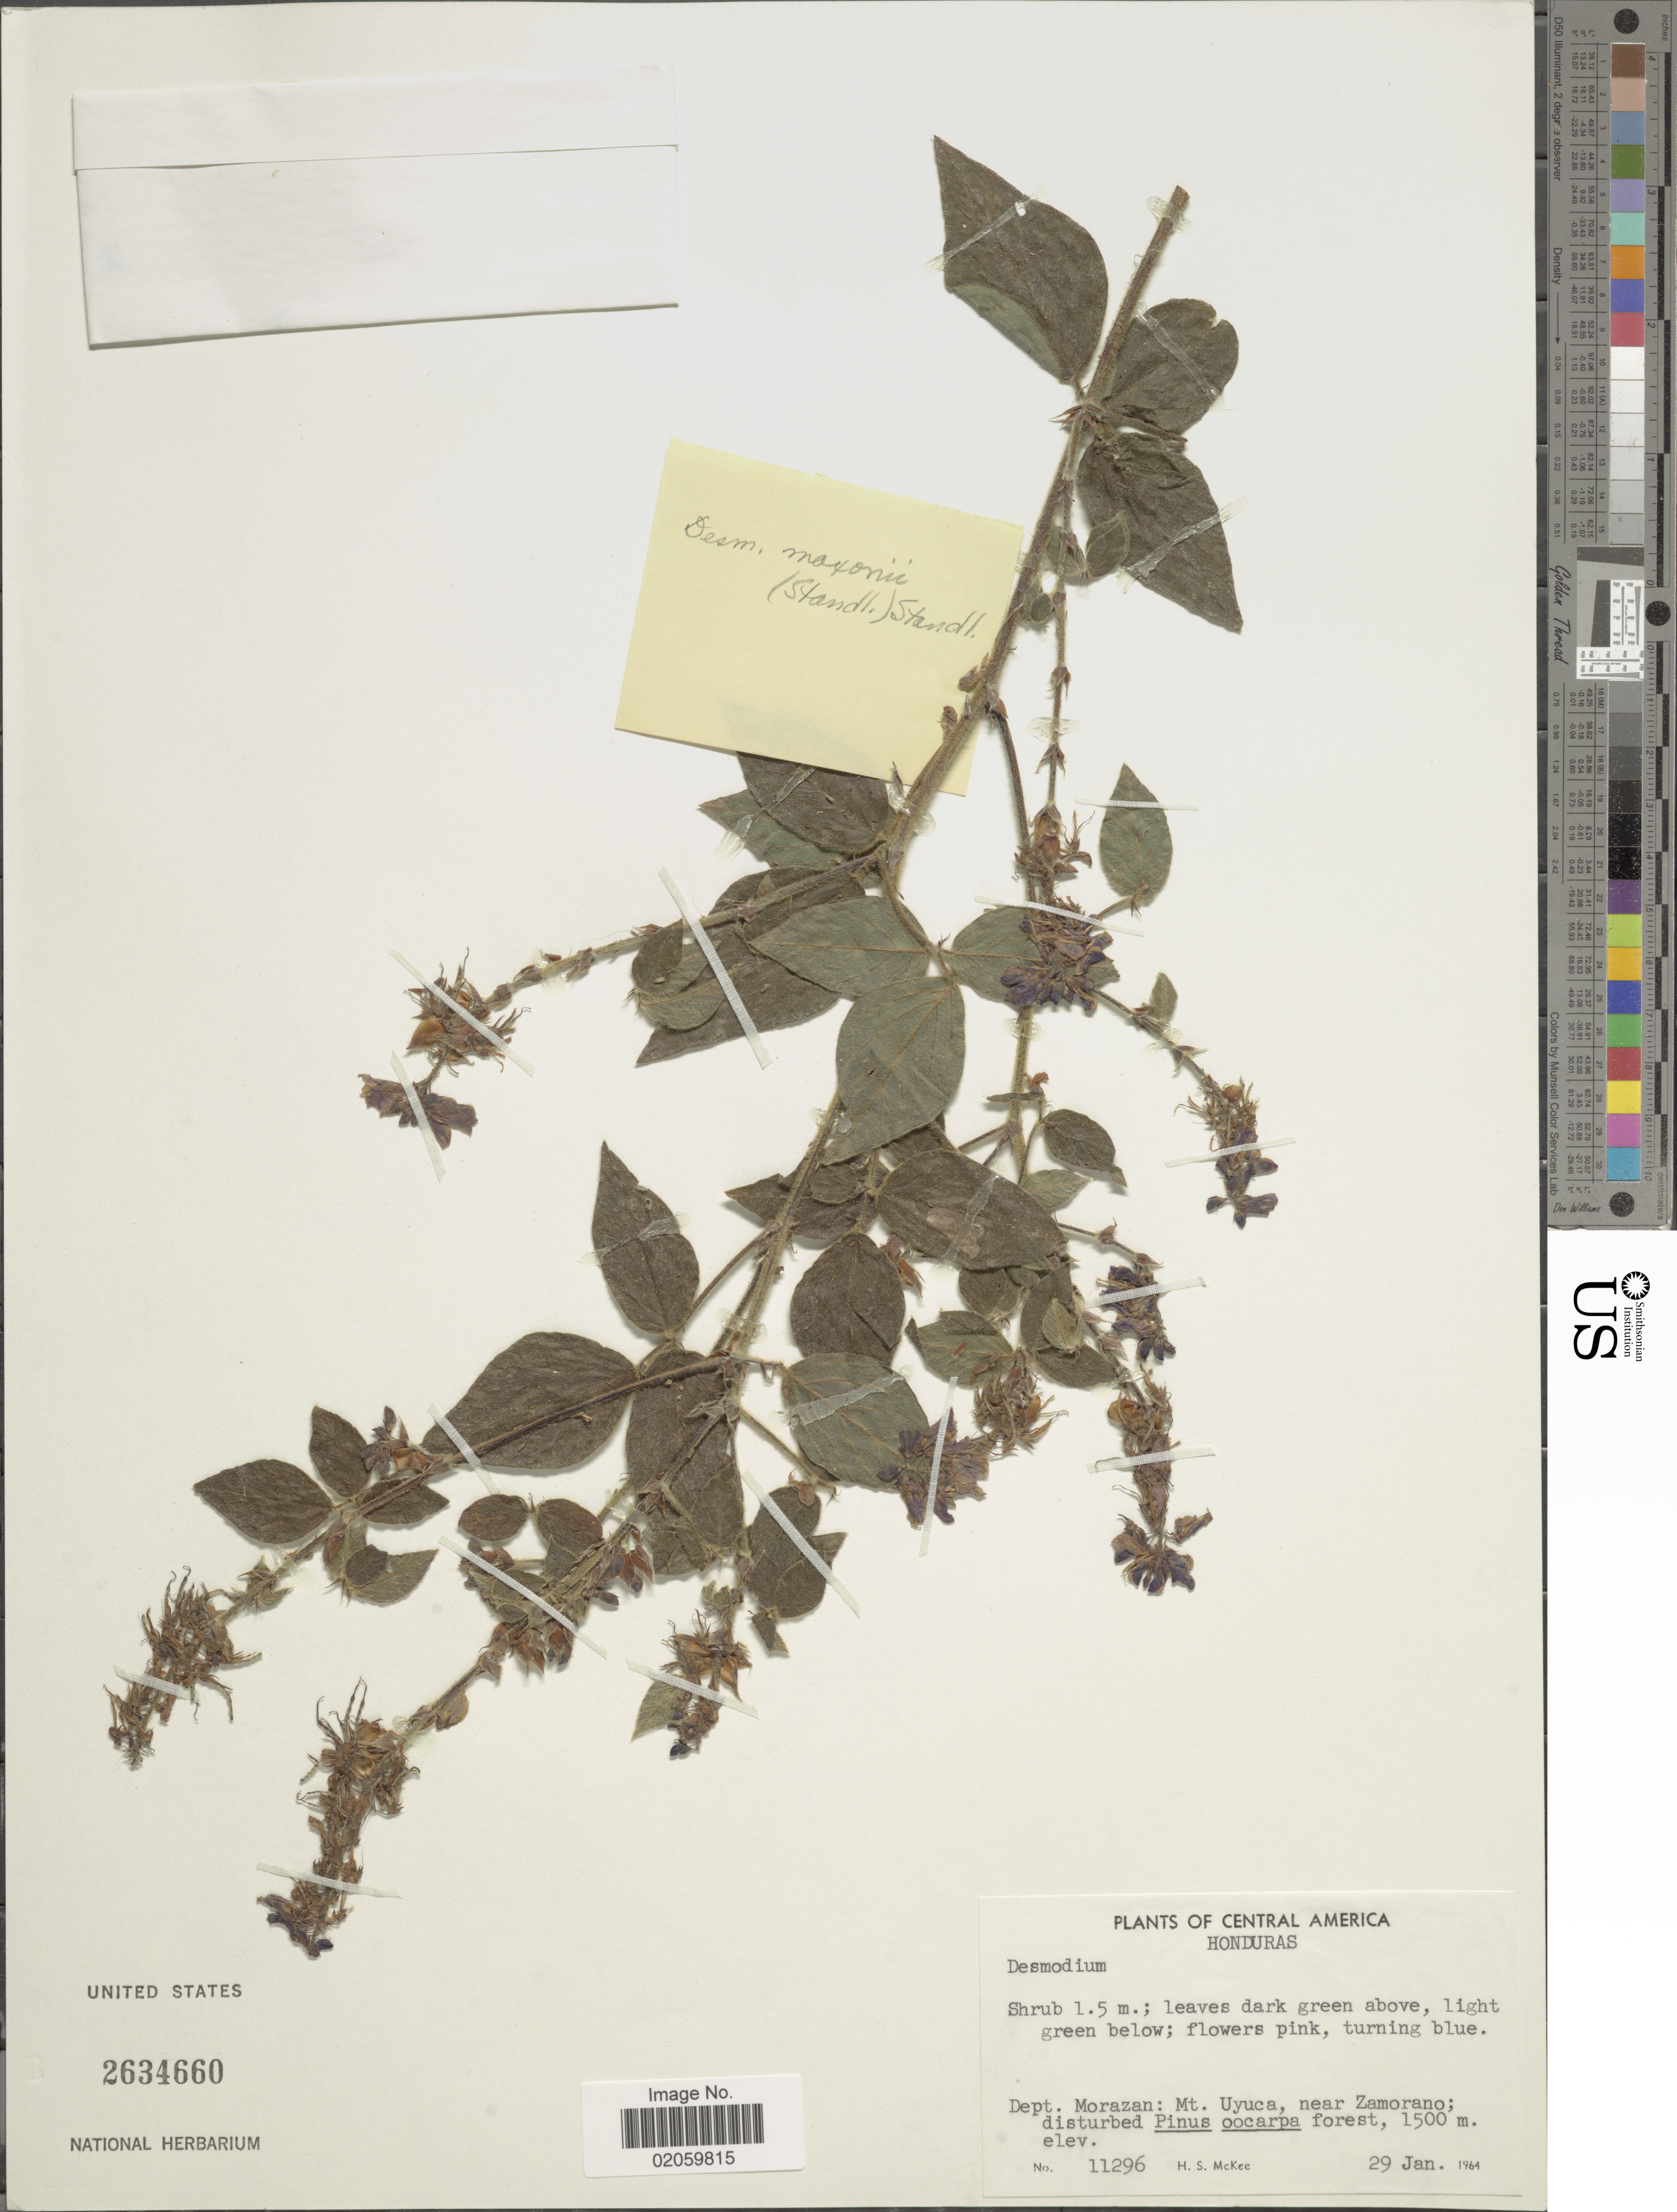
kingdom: Plantae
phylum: Tracheophyta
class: Magnoliopsida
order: Fabales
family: Fabaceae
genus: Desmodium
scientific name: Desmodium maxonii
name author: (Standl.) Standl.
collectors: H. S. McKee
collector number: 11296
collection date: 1964-01-29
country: Honduras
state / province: Fco. Morazán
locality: Mt. Uyuca, near Zamorano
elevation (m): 1500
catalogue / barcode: US 2634660